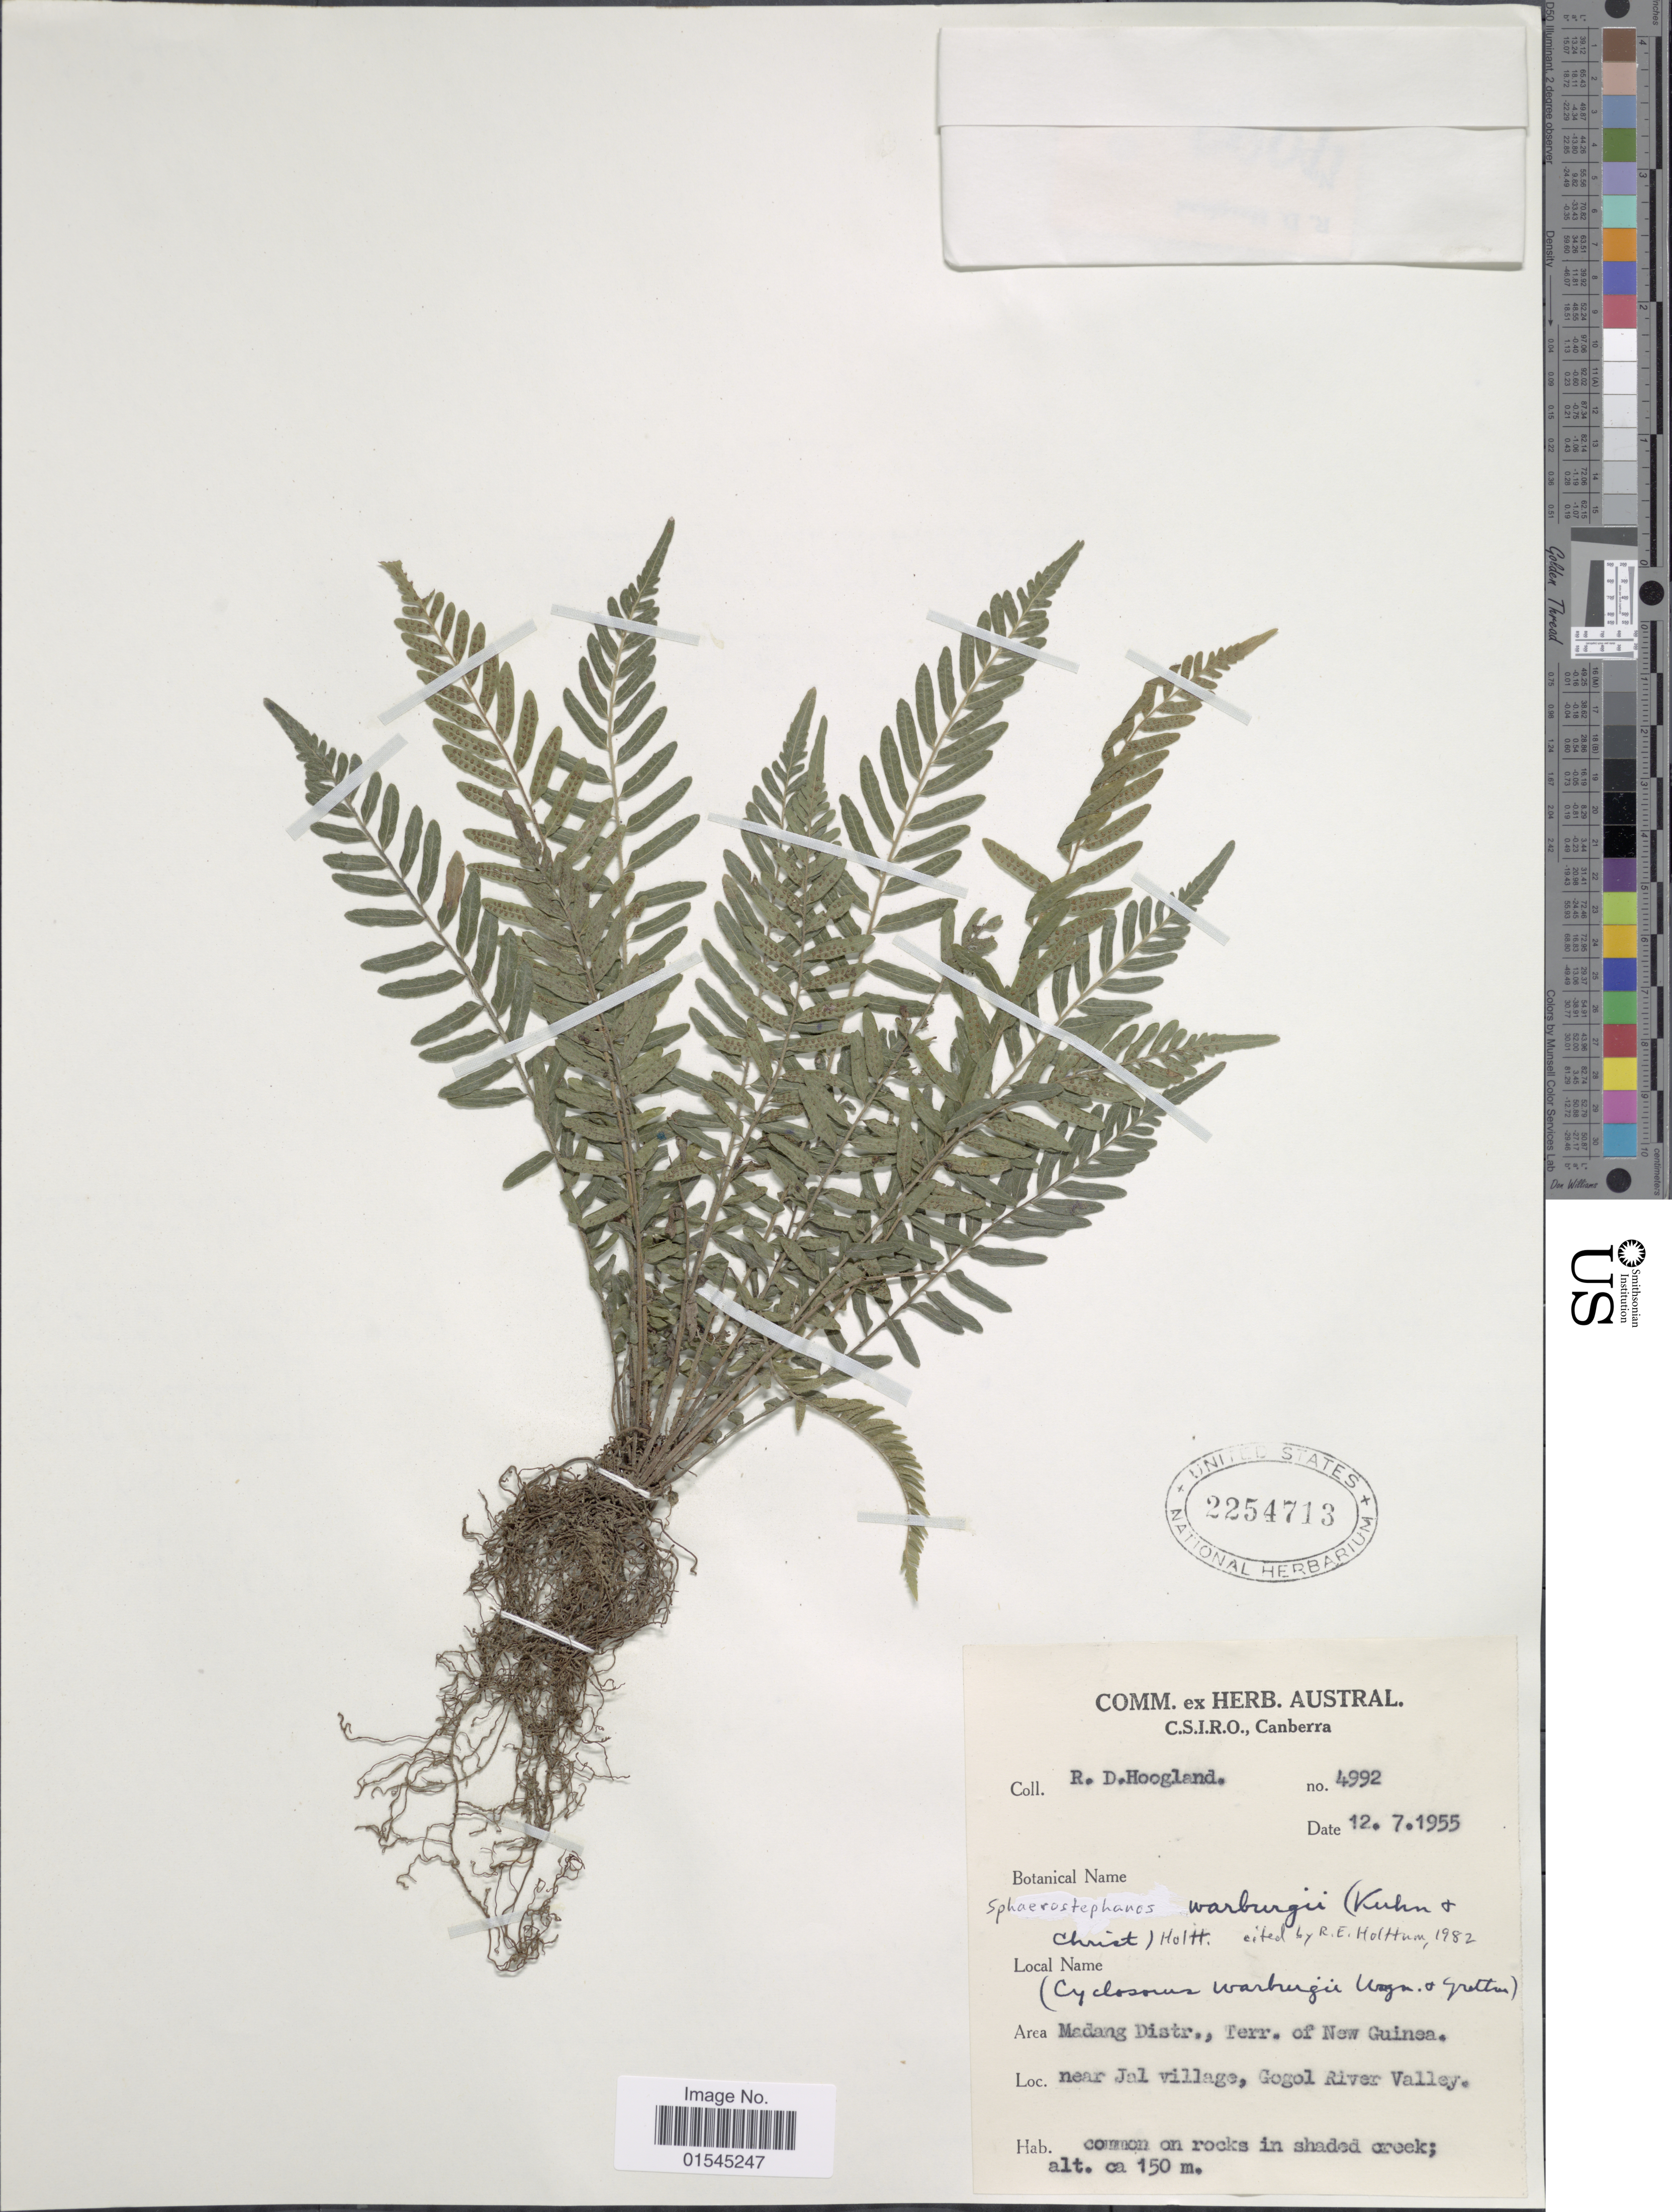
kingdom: Plantae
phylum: Tracheophyta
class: Polypodiopsida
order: Polypodiales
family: Thelypteridaceae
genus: Sphaerostephanos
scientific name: Sphaerostephanos warburgii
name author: (Kuhn & Christ) Holttum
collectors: R. D. Hoogland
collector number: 4992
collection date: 1955-07-12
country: Papua New Guinea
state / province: Madang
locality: Madang Distr., Terr. of New Guinea. near Jal village, Gogol River Valley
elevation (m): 150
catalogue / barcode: US 2254713